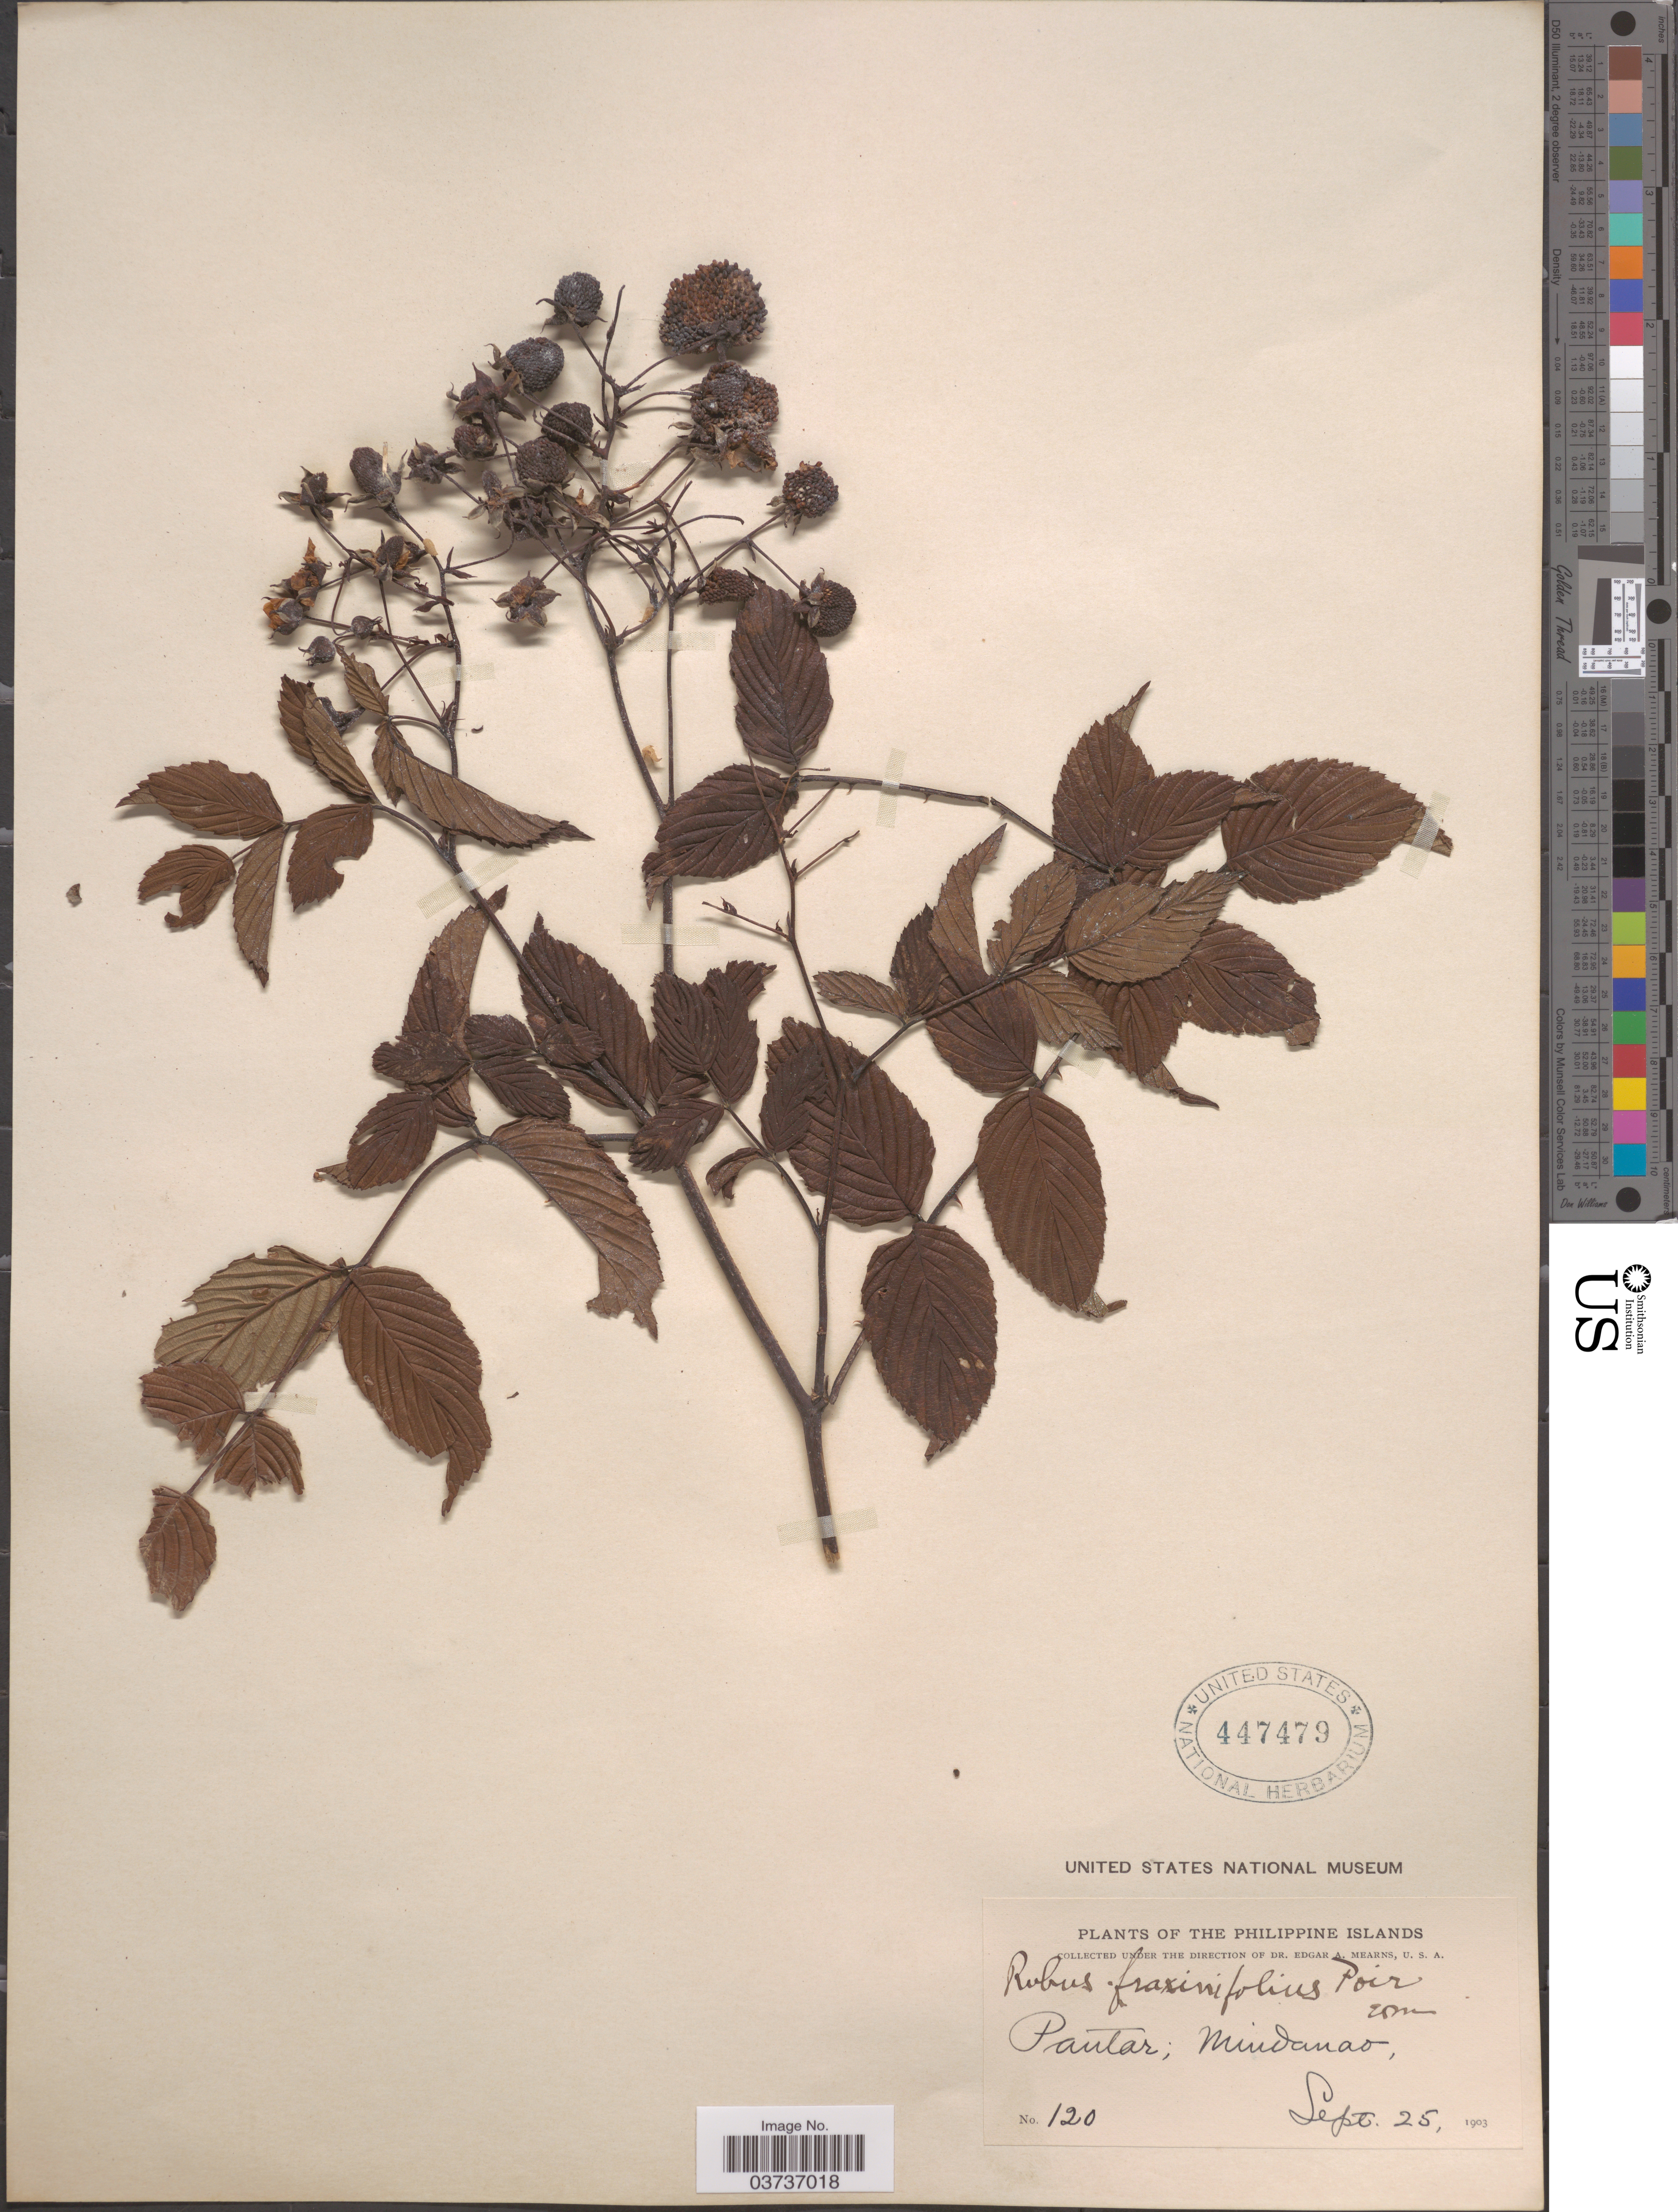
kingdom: Plantae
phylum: Tracheophyta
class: Magnoliopsida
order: Rosales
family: Rosaceae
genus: Rubus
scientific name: Rubus fraxinifolius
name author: Hayata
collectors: E. A. Mearns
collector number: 120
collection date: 1903-09-25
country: Philippines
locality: Pantar; Mindanao.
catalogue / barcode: US 447479